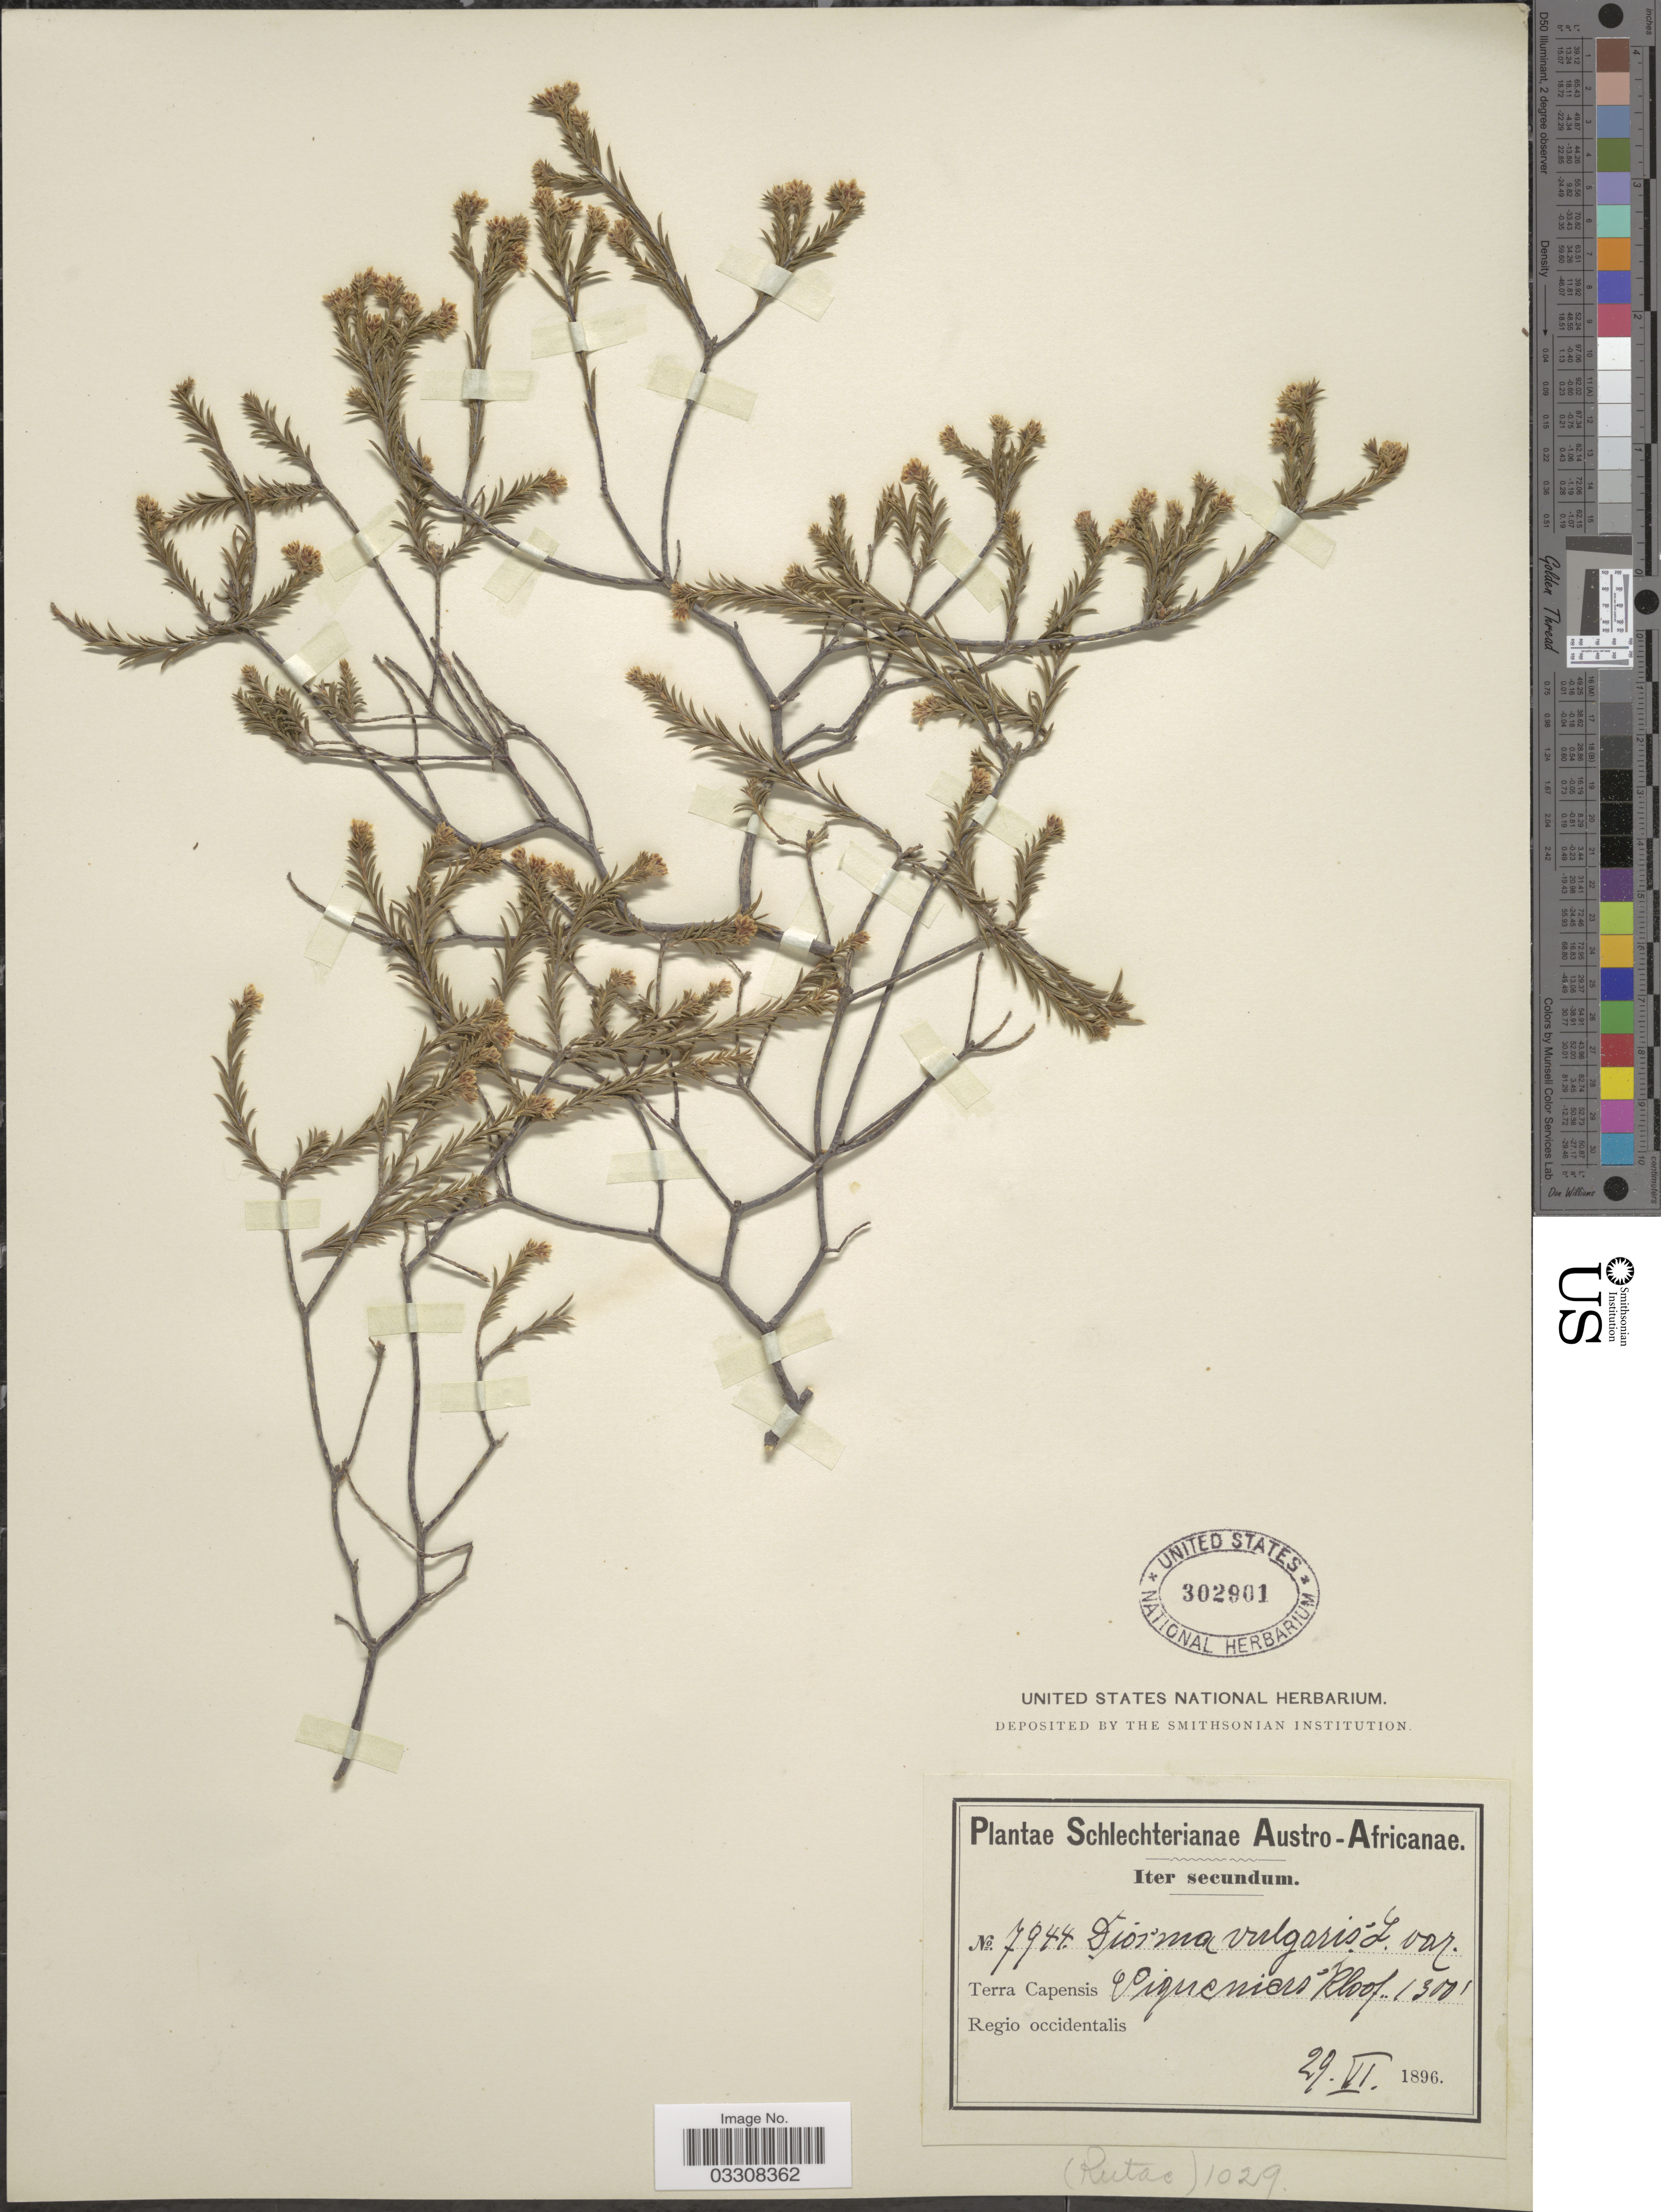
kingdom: Plantae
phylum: Tracheophyta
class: Magnoliopsida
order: Sapindales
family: Rutaceae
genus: Diosma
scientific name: Diosma vulgaris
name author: Schltdl.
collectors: Schlechter, --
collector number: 7944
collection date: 1896-06-29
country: South Africa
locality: Austro-Africanae. Terra Capensis. Piqueniers Kloof. Regio occidentalis.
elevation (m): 396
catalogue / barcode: US 302901